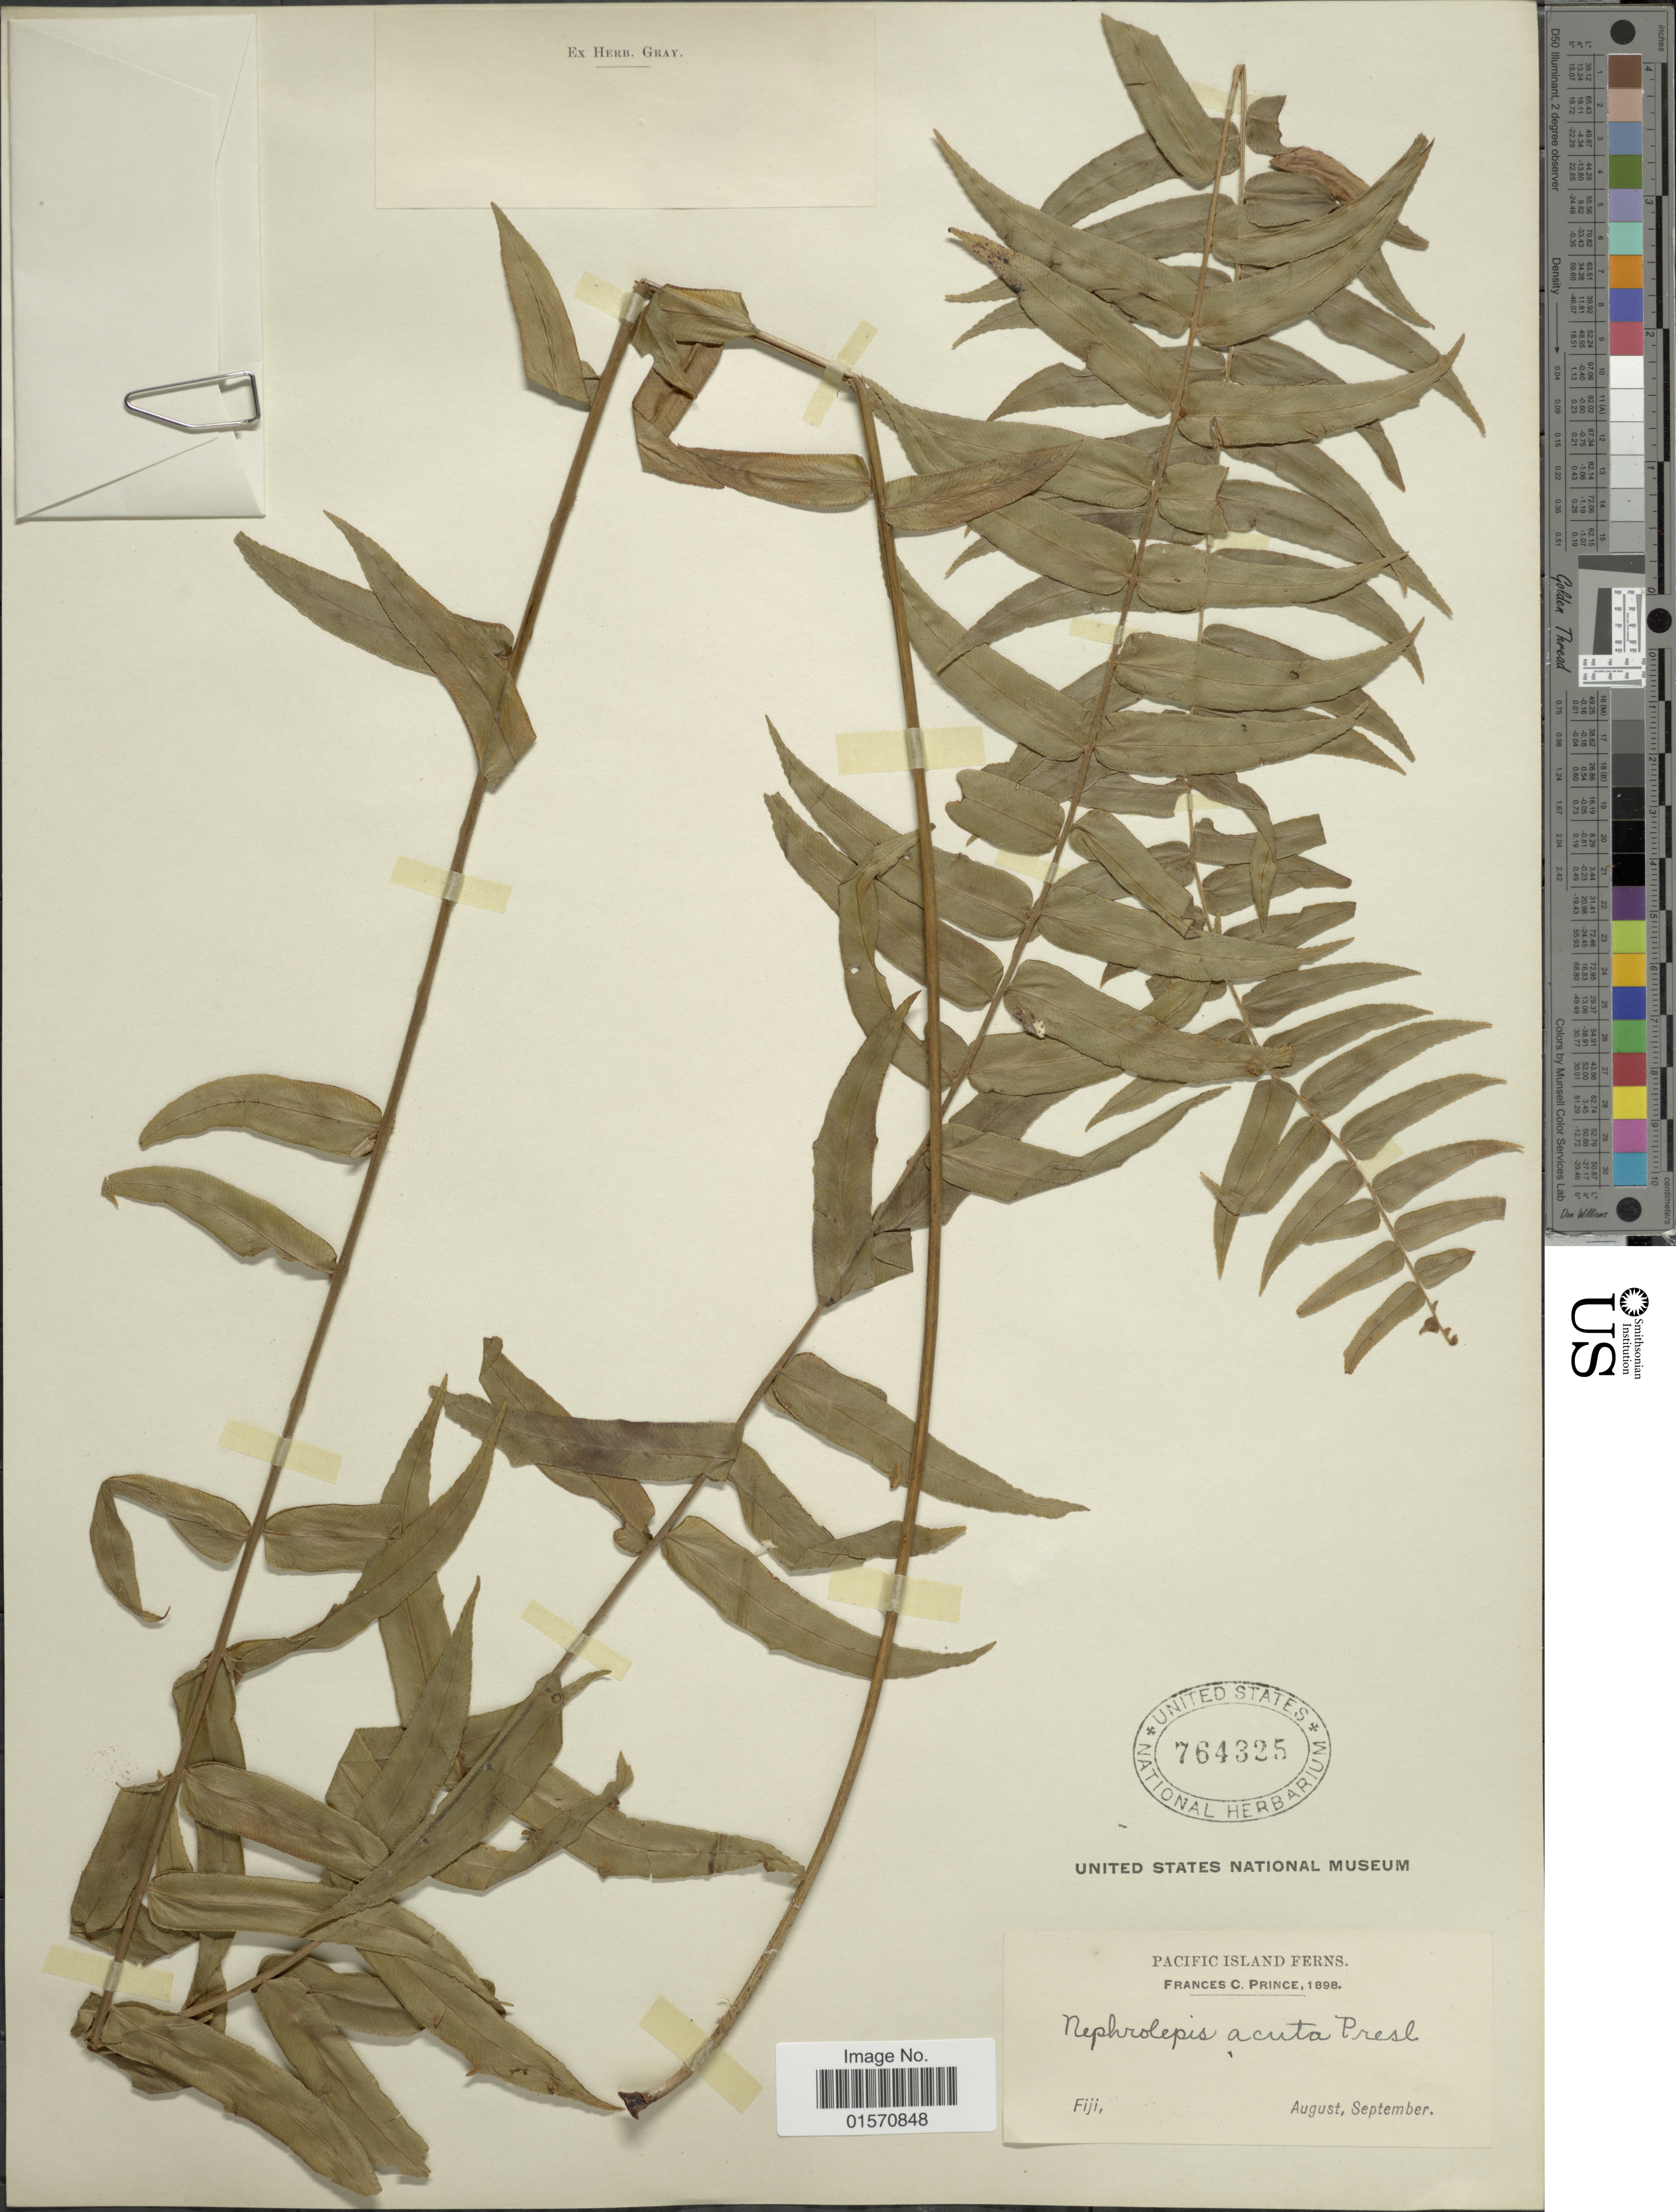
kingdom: Plantae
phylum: Tracheophyta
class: Polypodiopsida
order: Polypodiales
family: Nephrolepidaceae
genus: Nephrolepis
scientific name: Nephrolepis biserrata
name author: (Sw.) Schott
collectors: F. Prince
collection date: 1898-08/1898-09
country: Fiji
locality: Pacific Island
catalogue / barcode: US 764325